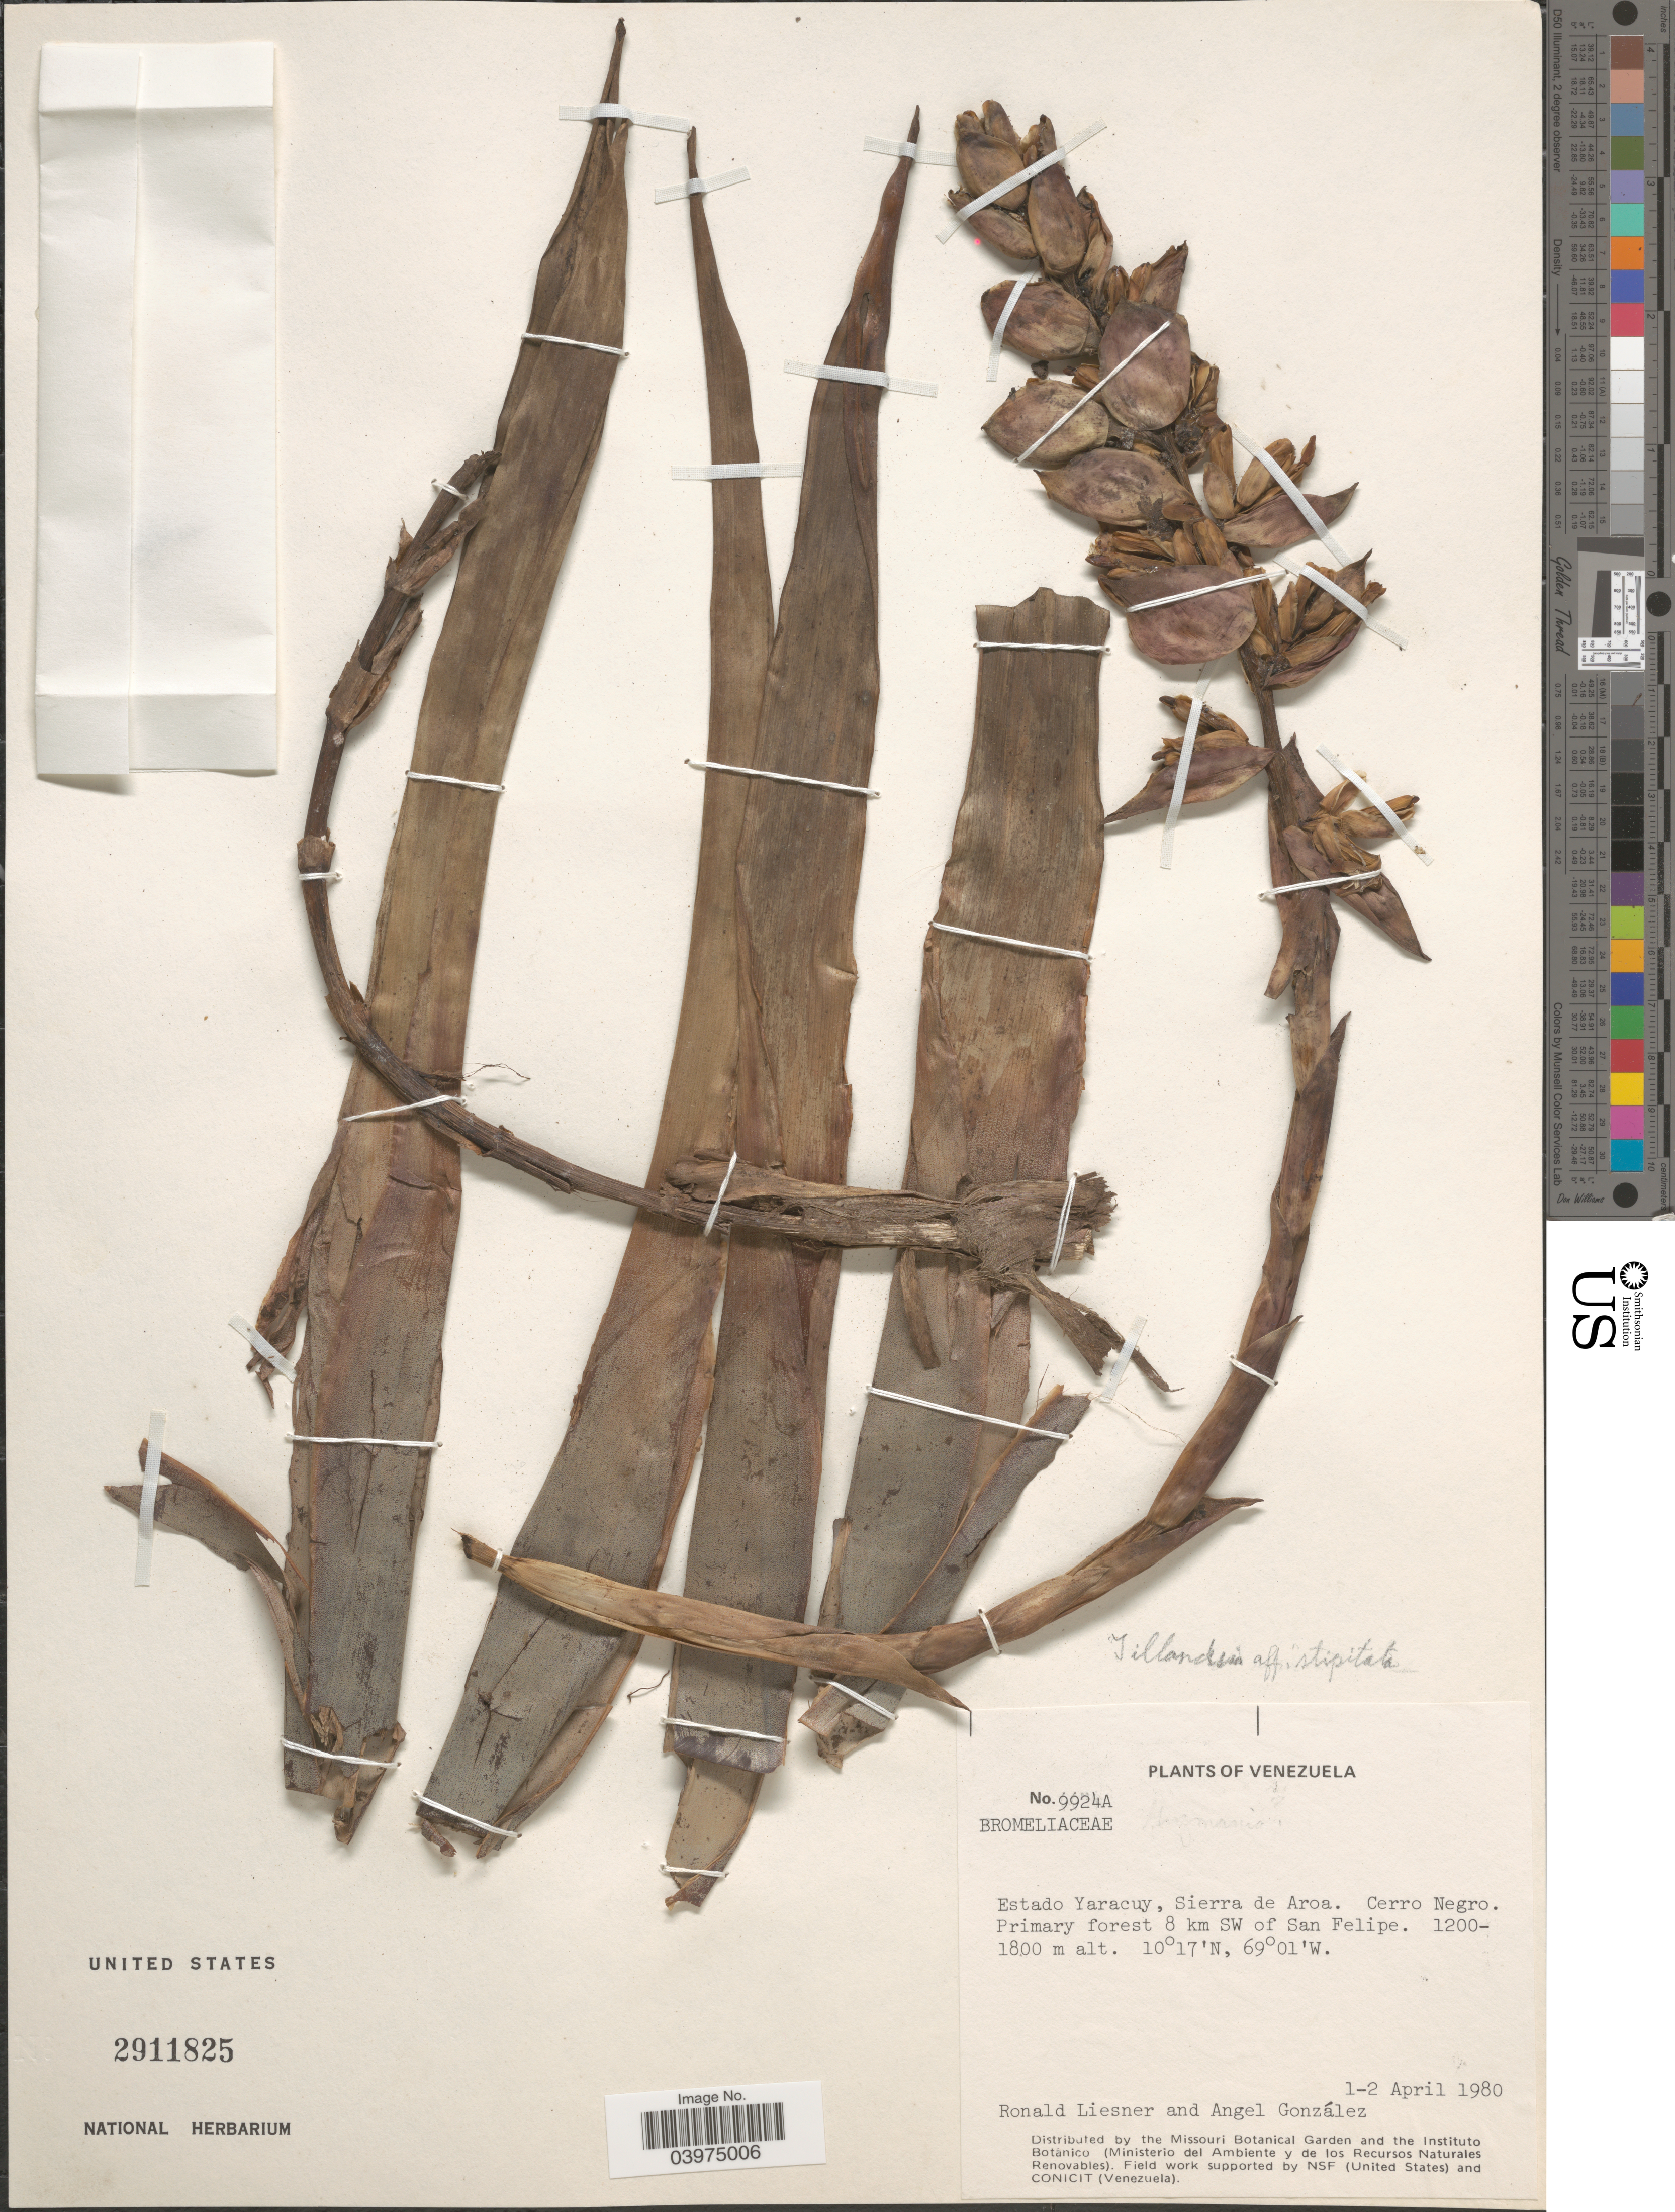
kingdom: Plantae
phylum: Tracheophyta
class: Liliopsida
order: Poales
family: Bromeliaceae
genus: Tillandsia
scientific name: Tillandsia sp.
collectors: R. L. Liesner & A. C. González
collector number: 9924A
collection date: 1980-04-01/1980-04-02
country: Venezuela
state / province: Yaracuy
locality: Sierra de Aroa. Cerro Negro. Primary forest 8 km SW of San Felipe.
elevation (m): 1200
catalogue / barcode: US 2911825